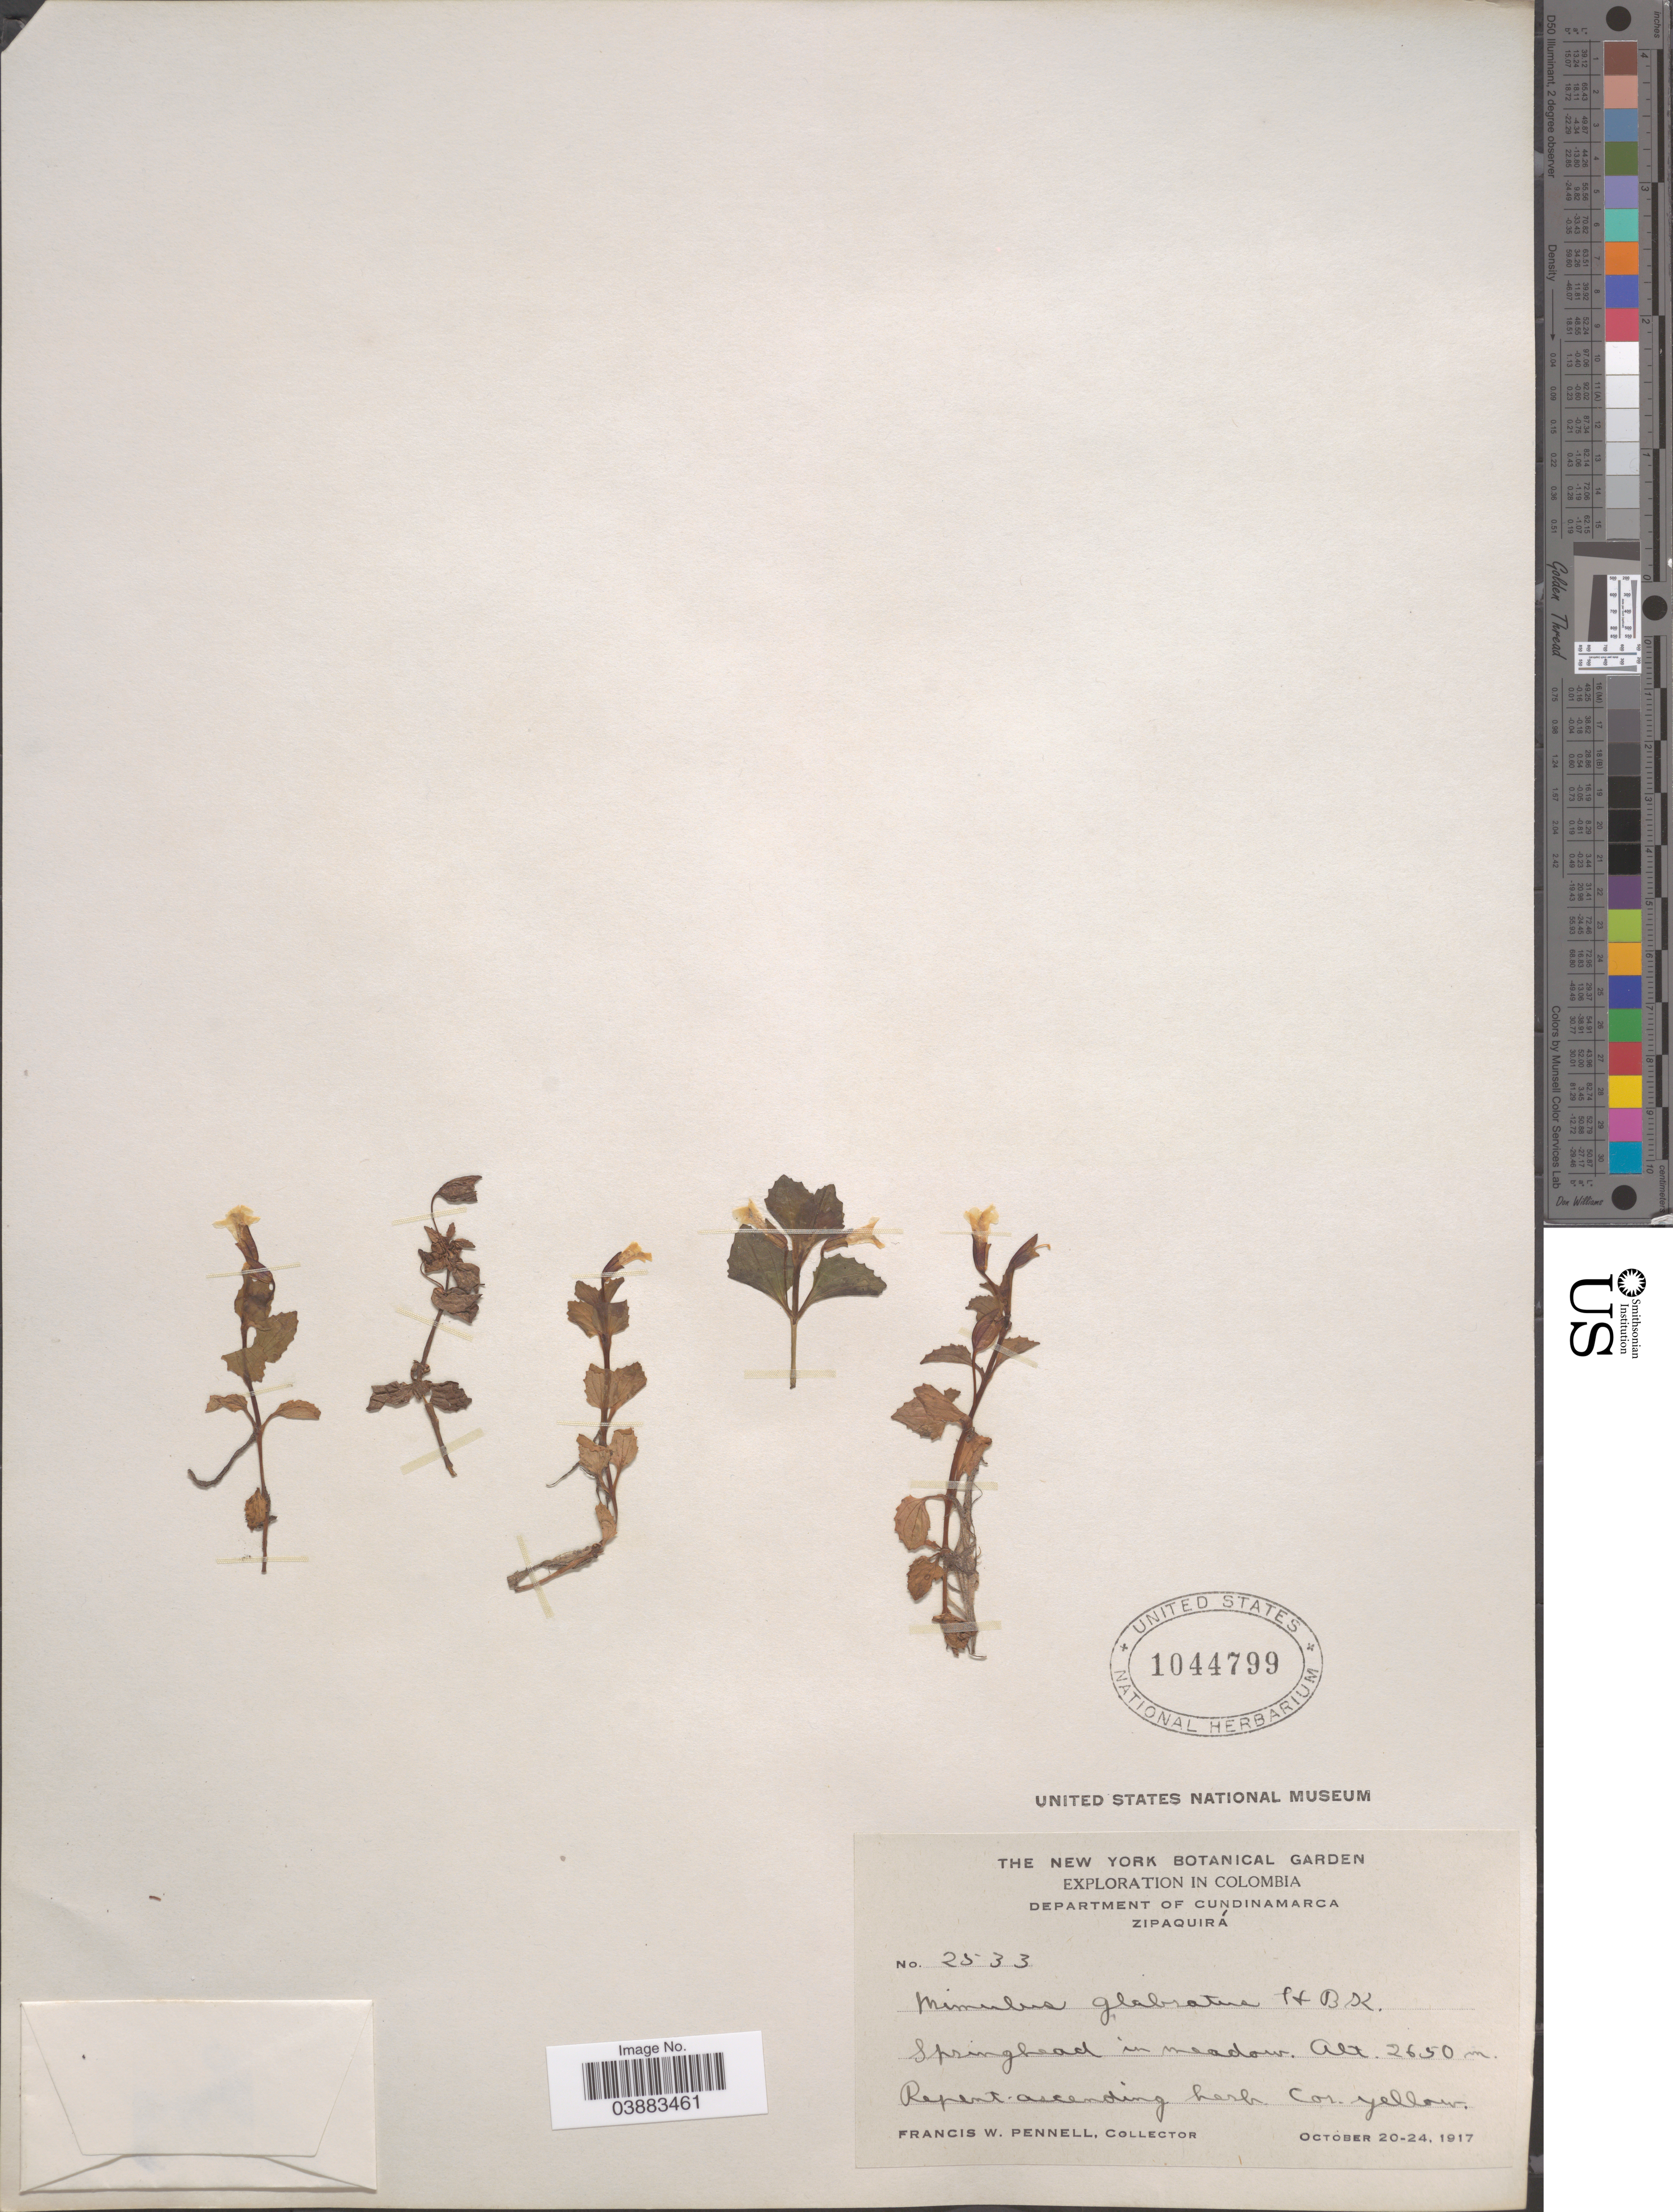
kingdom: Plantae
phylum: Tracheophyta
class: Magnoliopsida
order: Lamiales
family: Phrymaceae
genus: Mimulus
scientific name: Mimulus glabratus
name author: Kunth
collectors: F. W. Pennell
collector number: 2533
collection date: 1917-10-20/1917-10-24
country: Colombia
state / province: Cundinamarca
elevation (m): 2650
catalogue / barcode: US 1044799